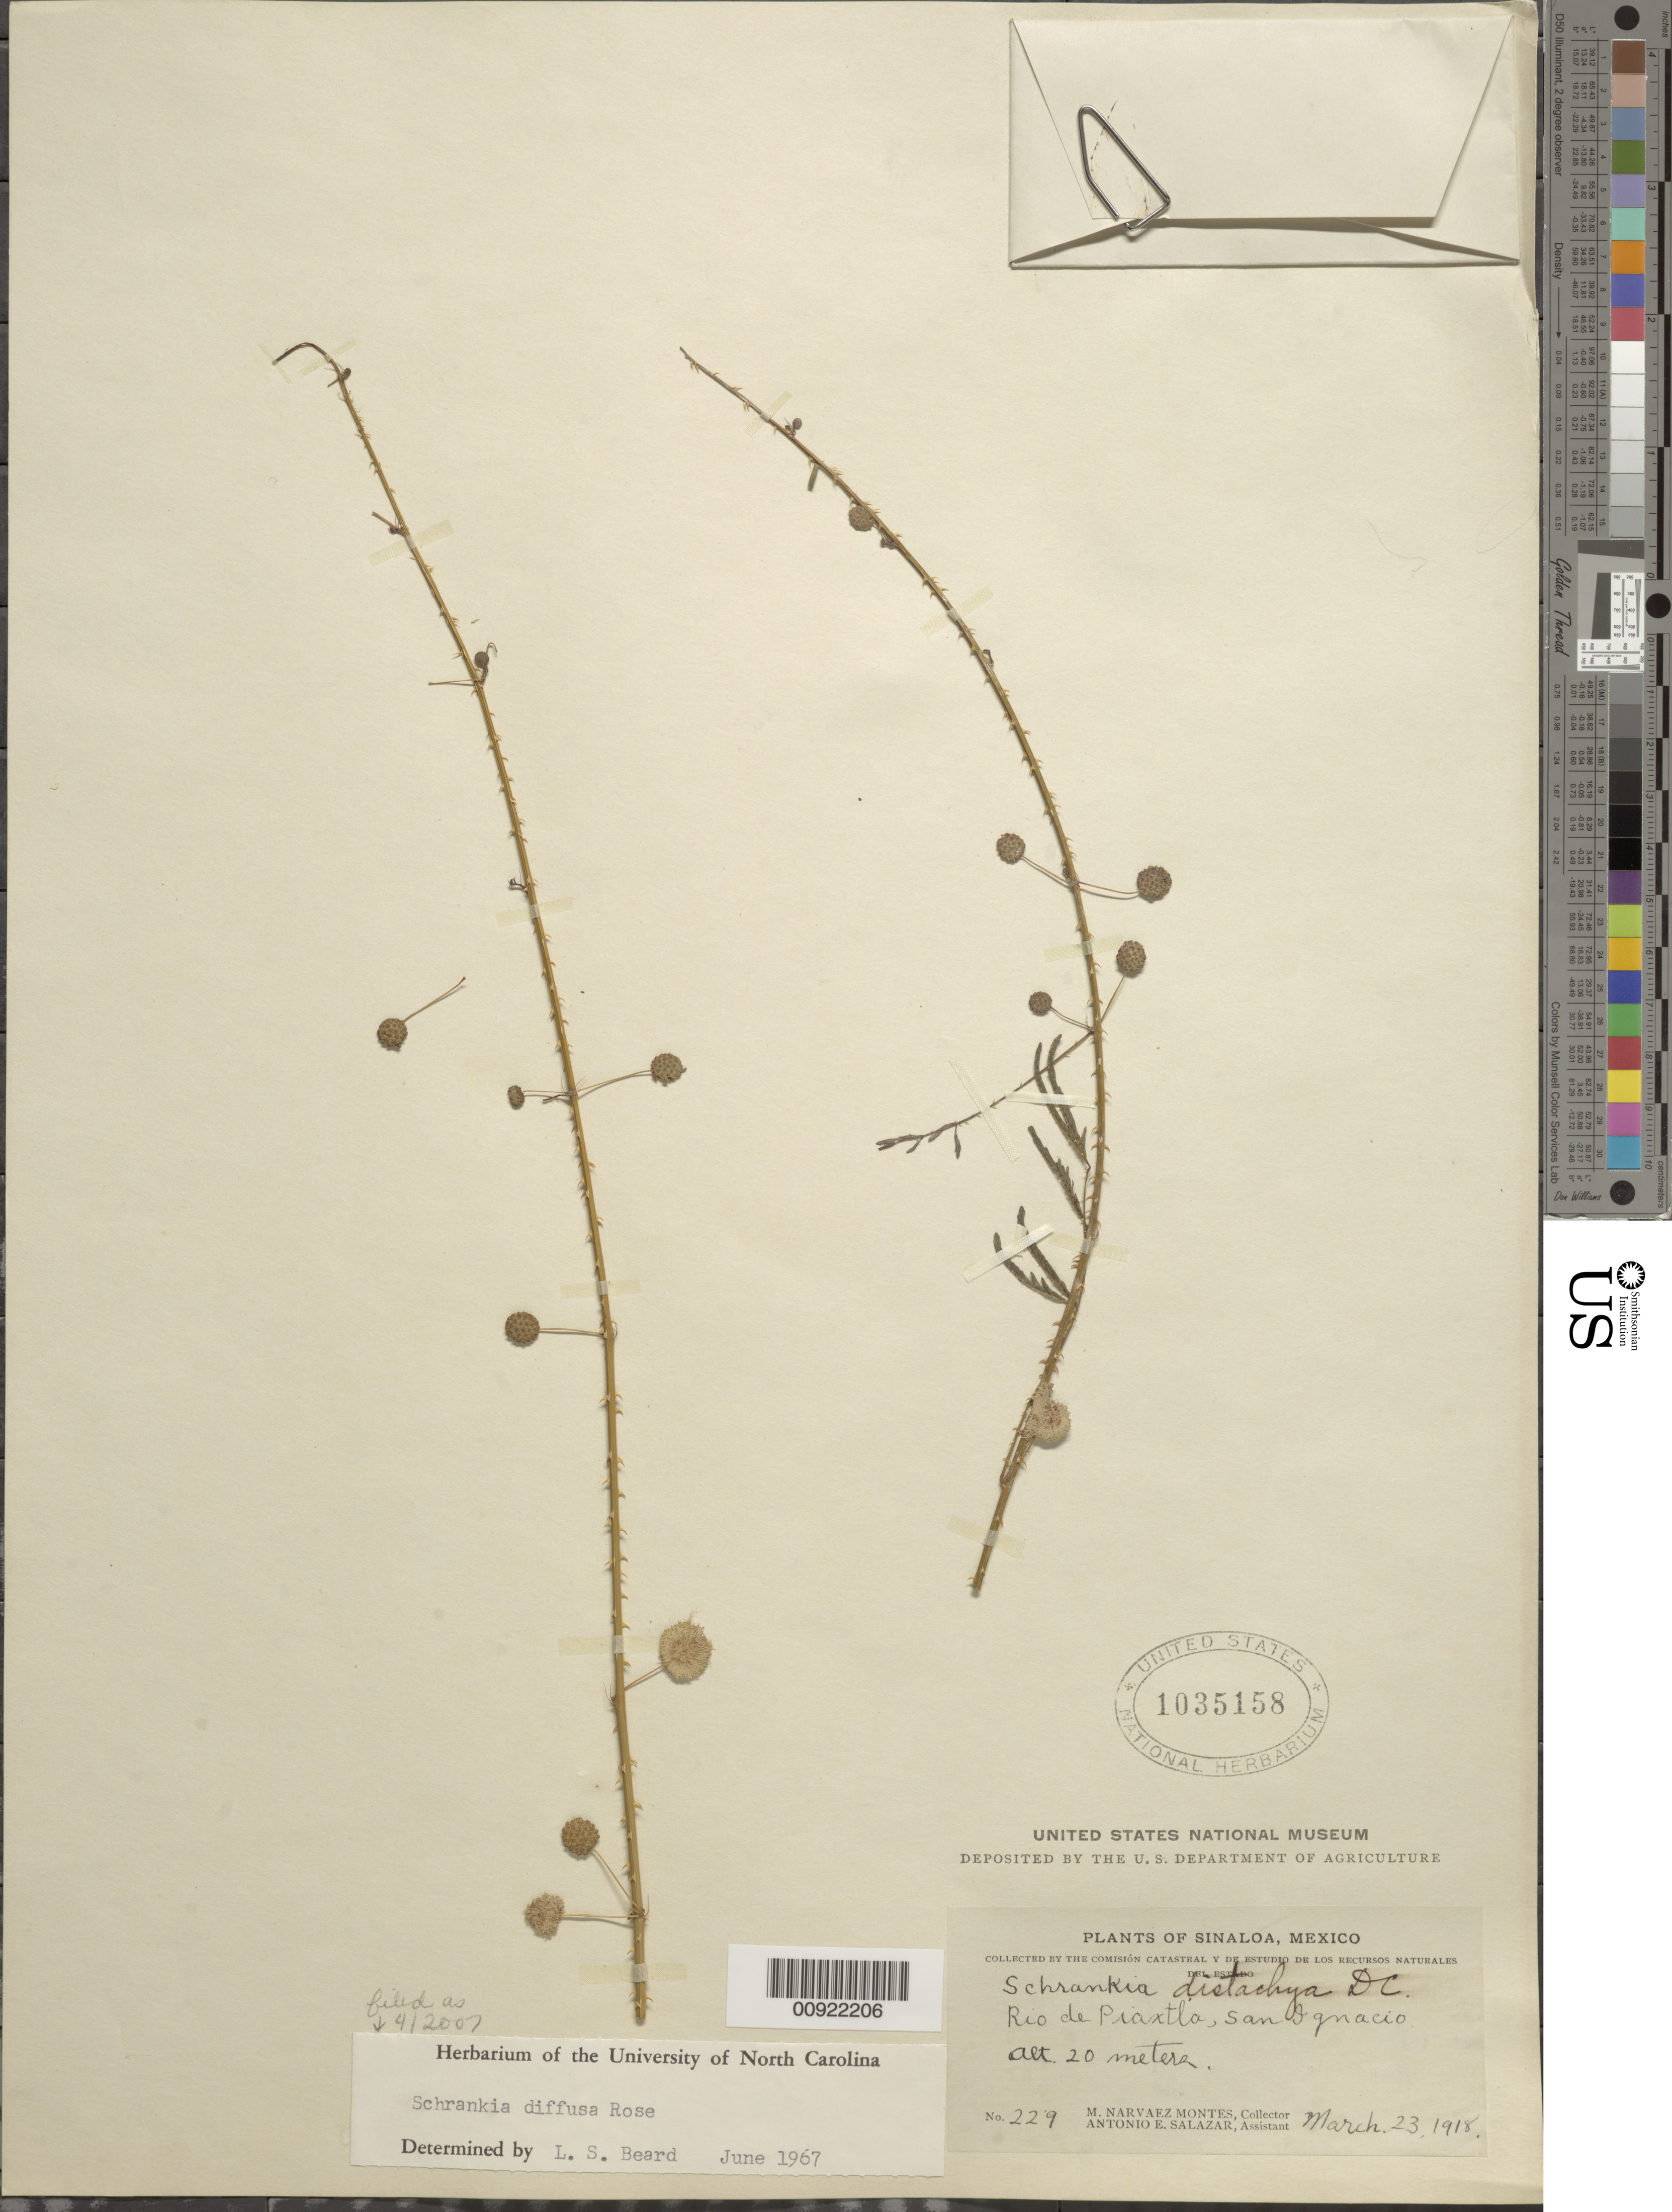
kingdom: Plantae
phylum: Tracheophyta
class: Magnoliopsida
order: Fabales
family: Fabaceae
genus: Mimosa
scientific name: Mimosa geminata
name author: DC.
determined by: Strong, M. T., (US), Smithsonian Institution - National Museum of Natural History (UNITED STATES)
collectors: M. Narvaez-Montes & A. E. Salazar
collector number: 229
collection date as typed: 23 Mar 1918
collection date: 1918-03-23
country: Mexico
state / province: Sinaloa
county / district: San Ignacio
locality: Río de Piaxtla, San Ignacio, Sinaloa.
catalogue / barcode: US 1035158